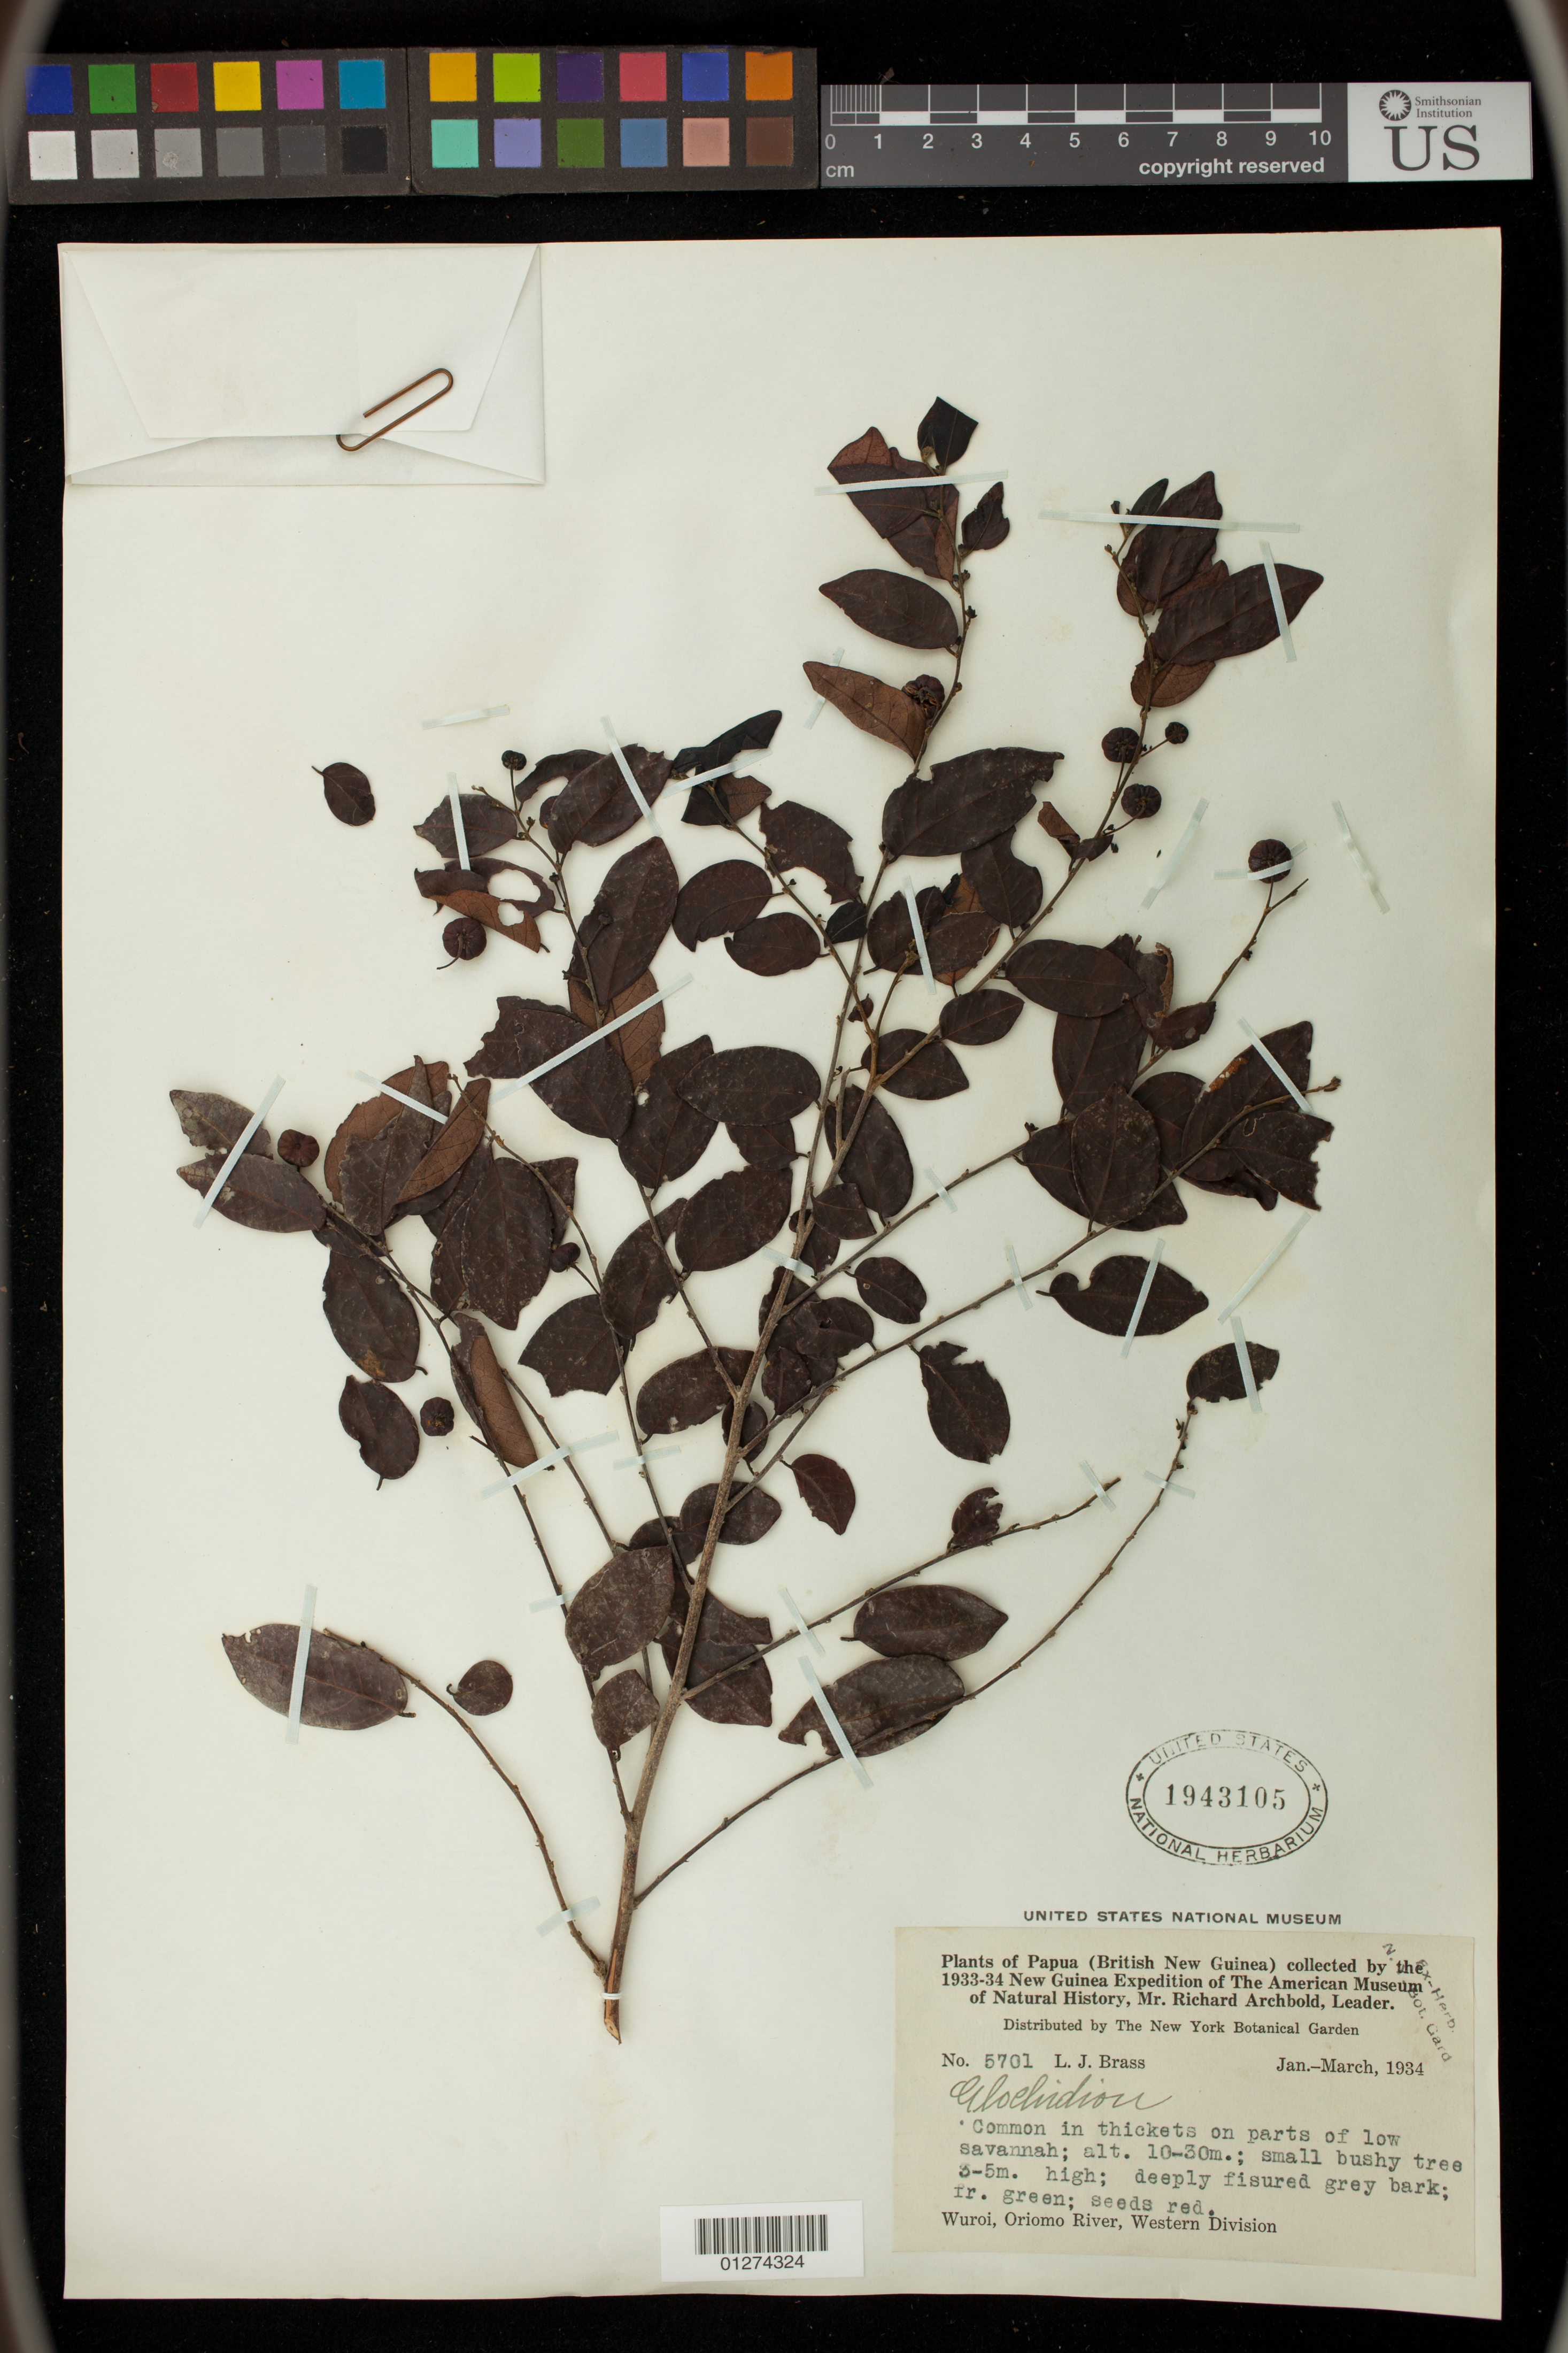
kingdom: Plantae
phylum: Tracheophyta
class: Magnoliopsida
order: Malpighiales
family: Phyllanthaceae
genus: Glochidion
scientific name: Glochidion sp.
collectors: L. J. Brass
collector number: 5701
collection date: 1934-01/1934-03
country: Papua New Guinea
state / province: Western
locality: British New Guinea. Wuroi, Oriomo River.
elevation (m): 10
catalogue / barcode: US 1943105